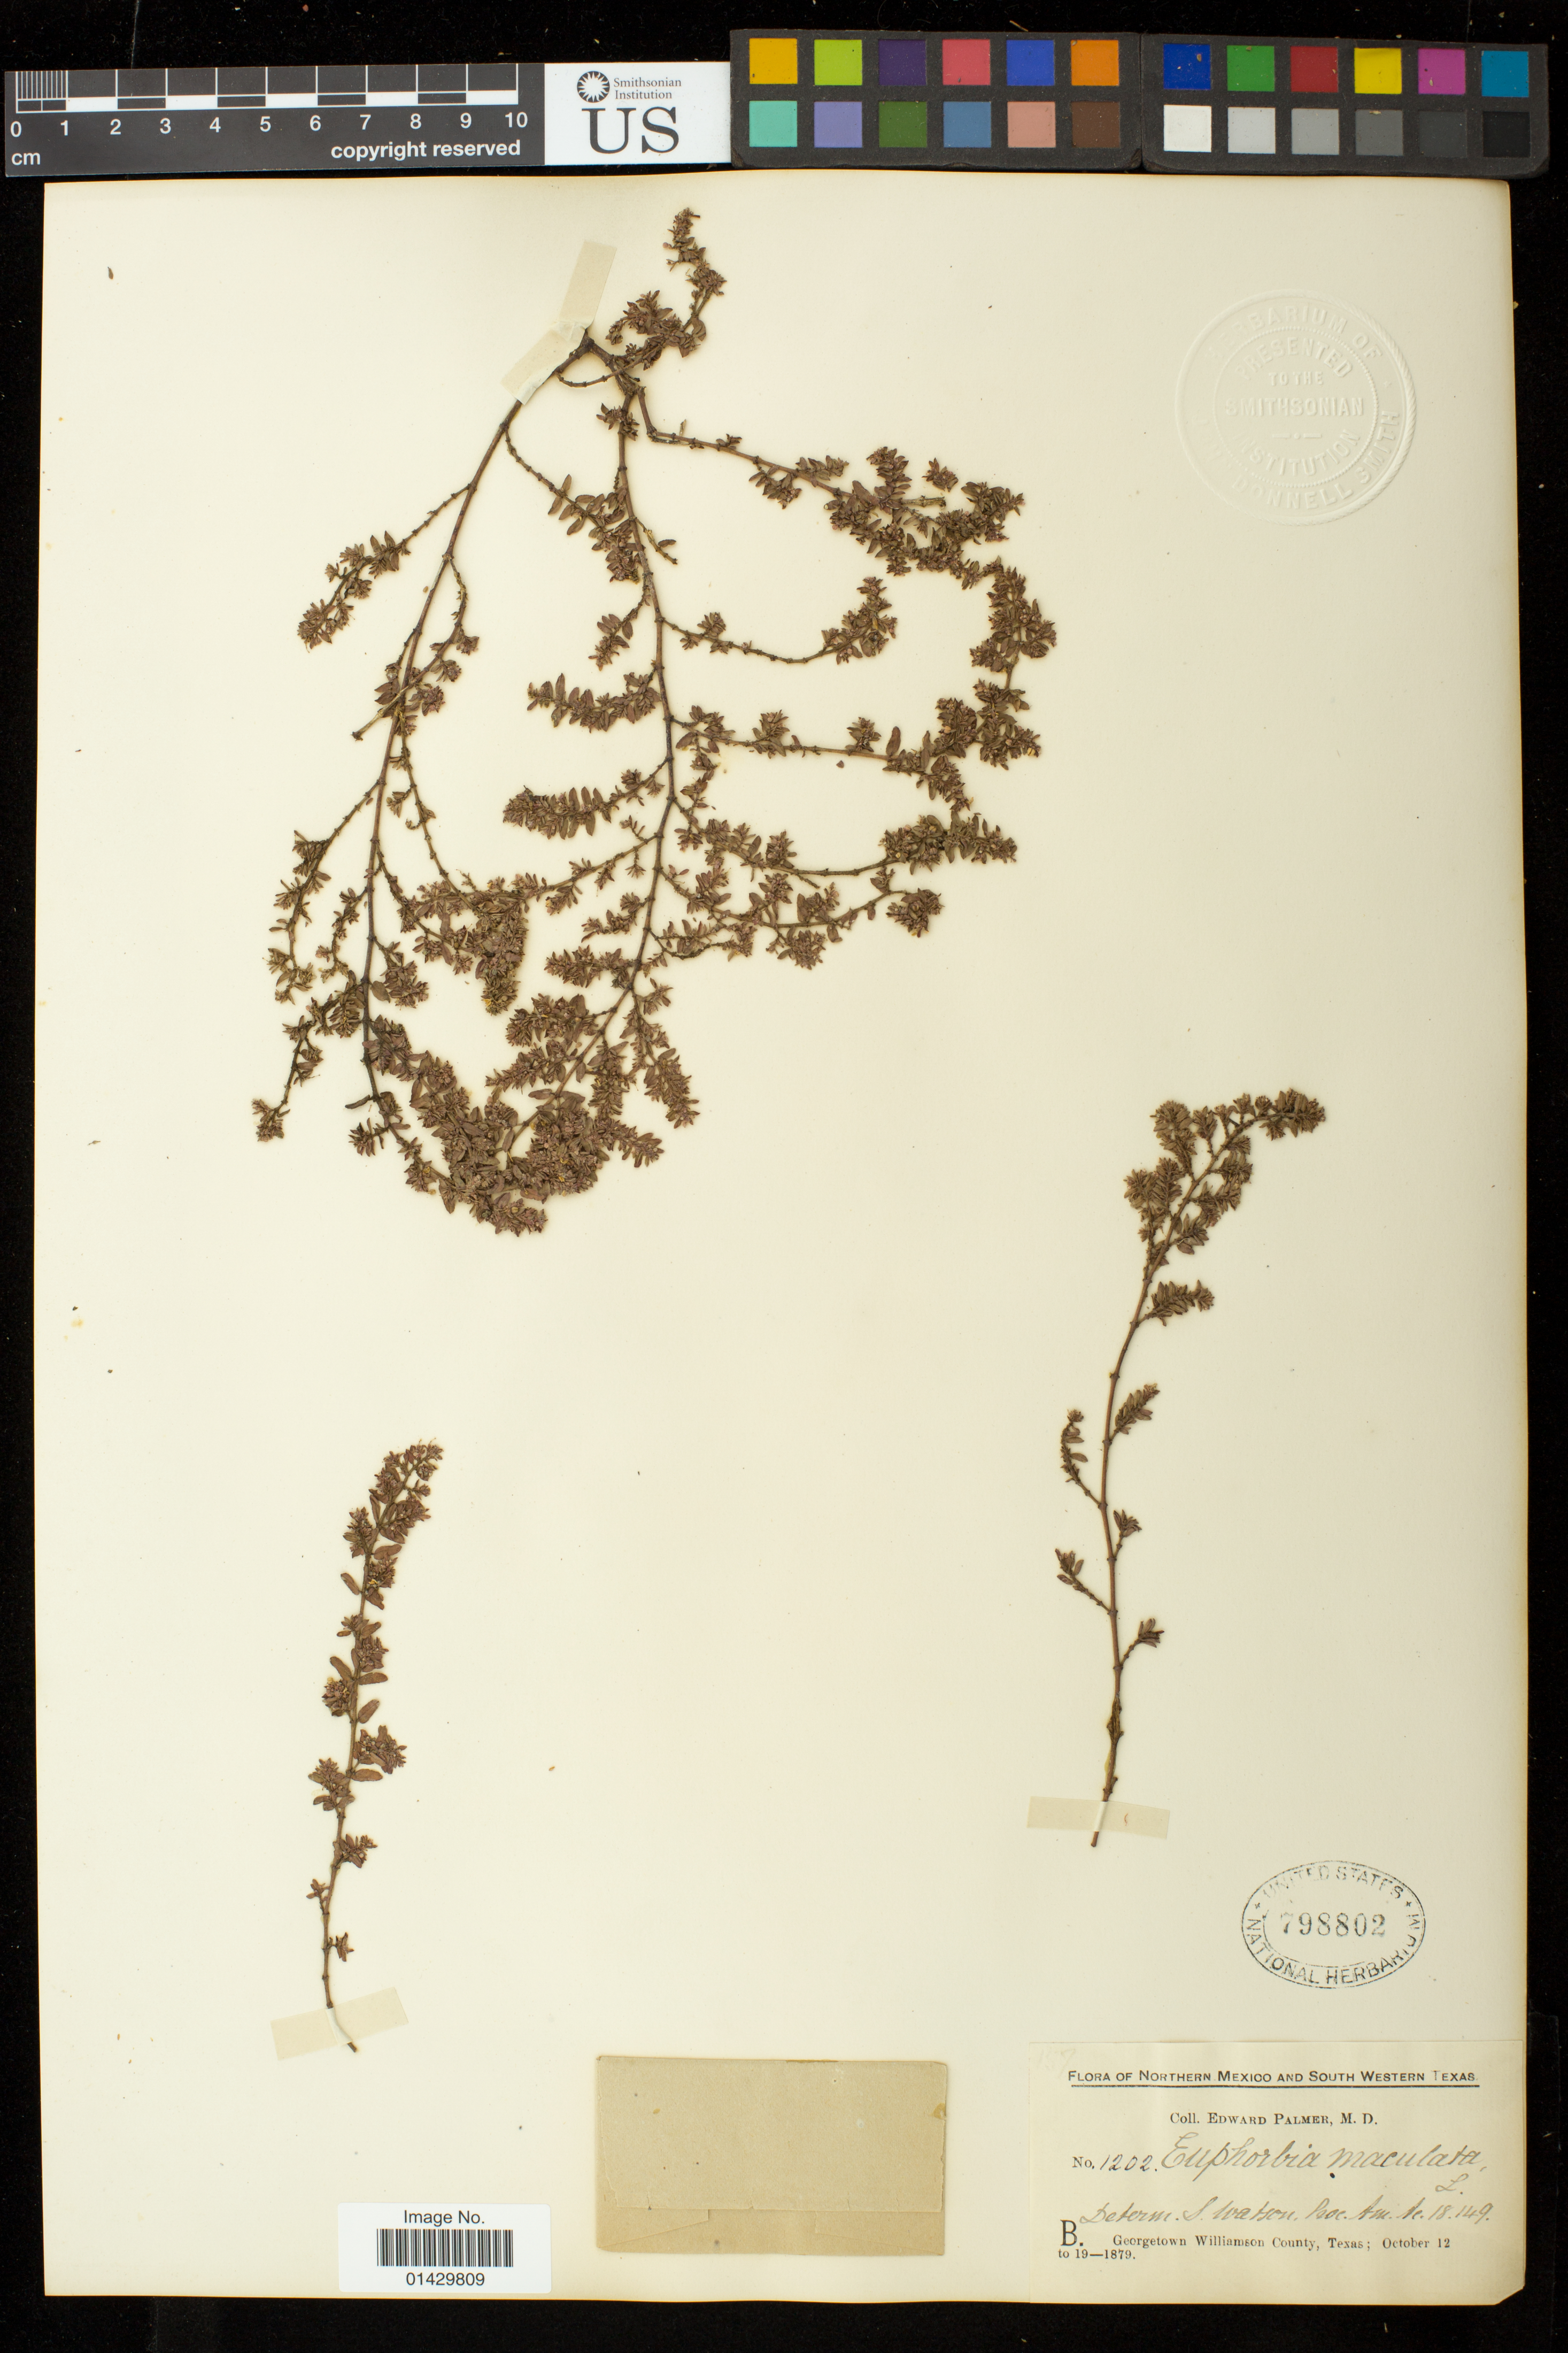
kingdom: Plantae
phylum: Tracheophyta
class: Magnoliopsida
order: Malpighiales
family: Euphorbiaceae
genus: Euphorbia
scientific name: Euphorbia maculata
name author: L.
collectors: E. Palmer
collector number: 1202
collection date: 1879-10-12/1879-10-19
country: United States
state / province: Texas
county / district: Williamson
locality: Georgetown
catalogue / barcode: US 798802